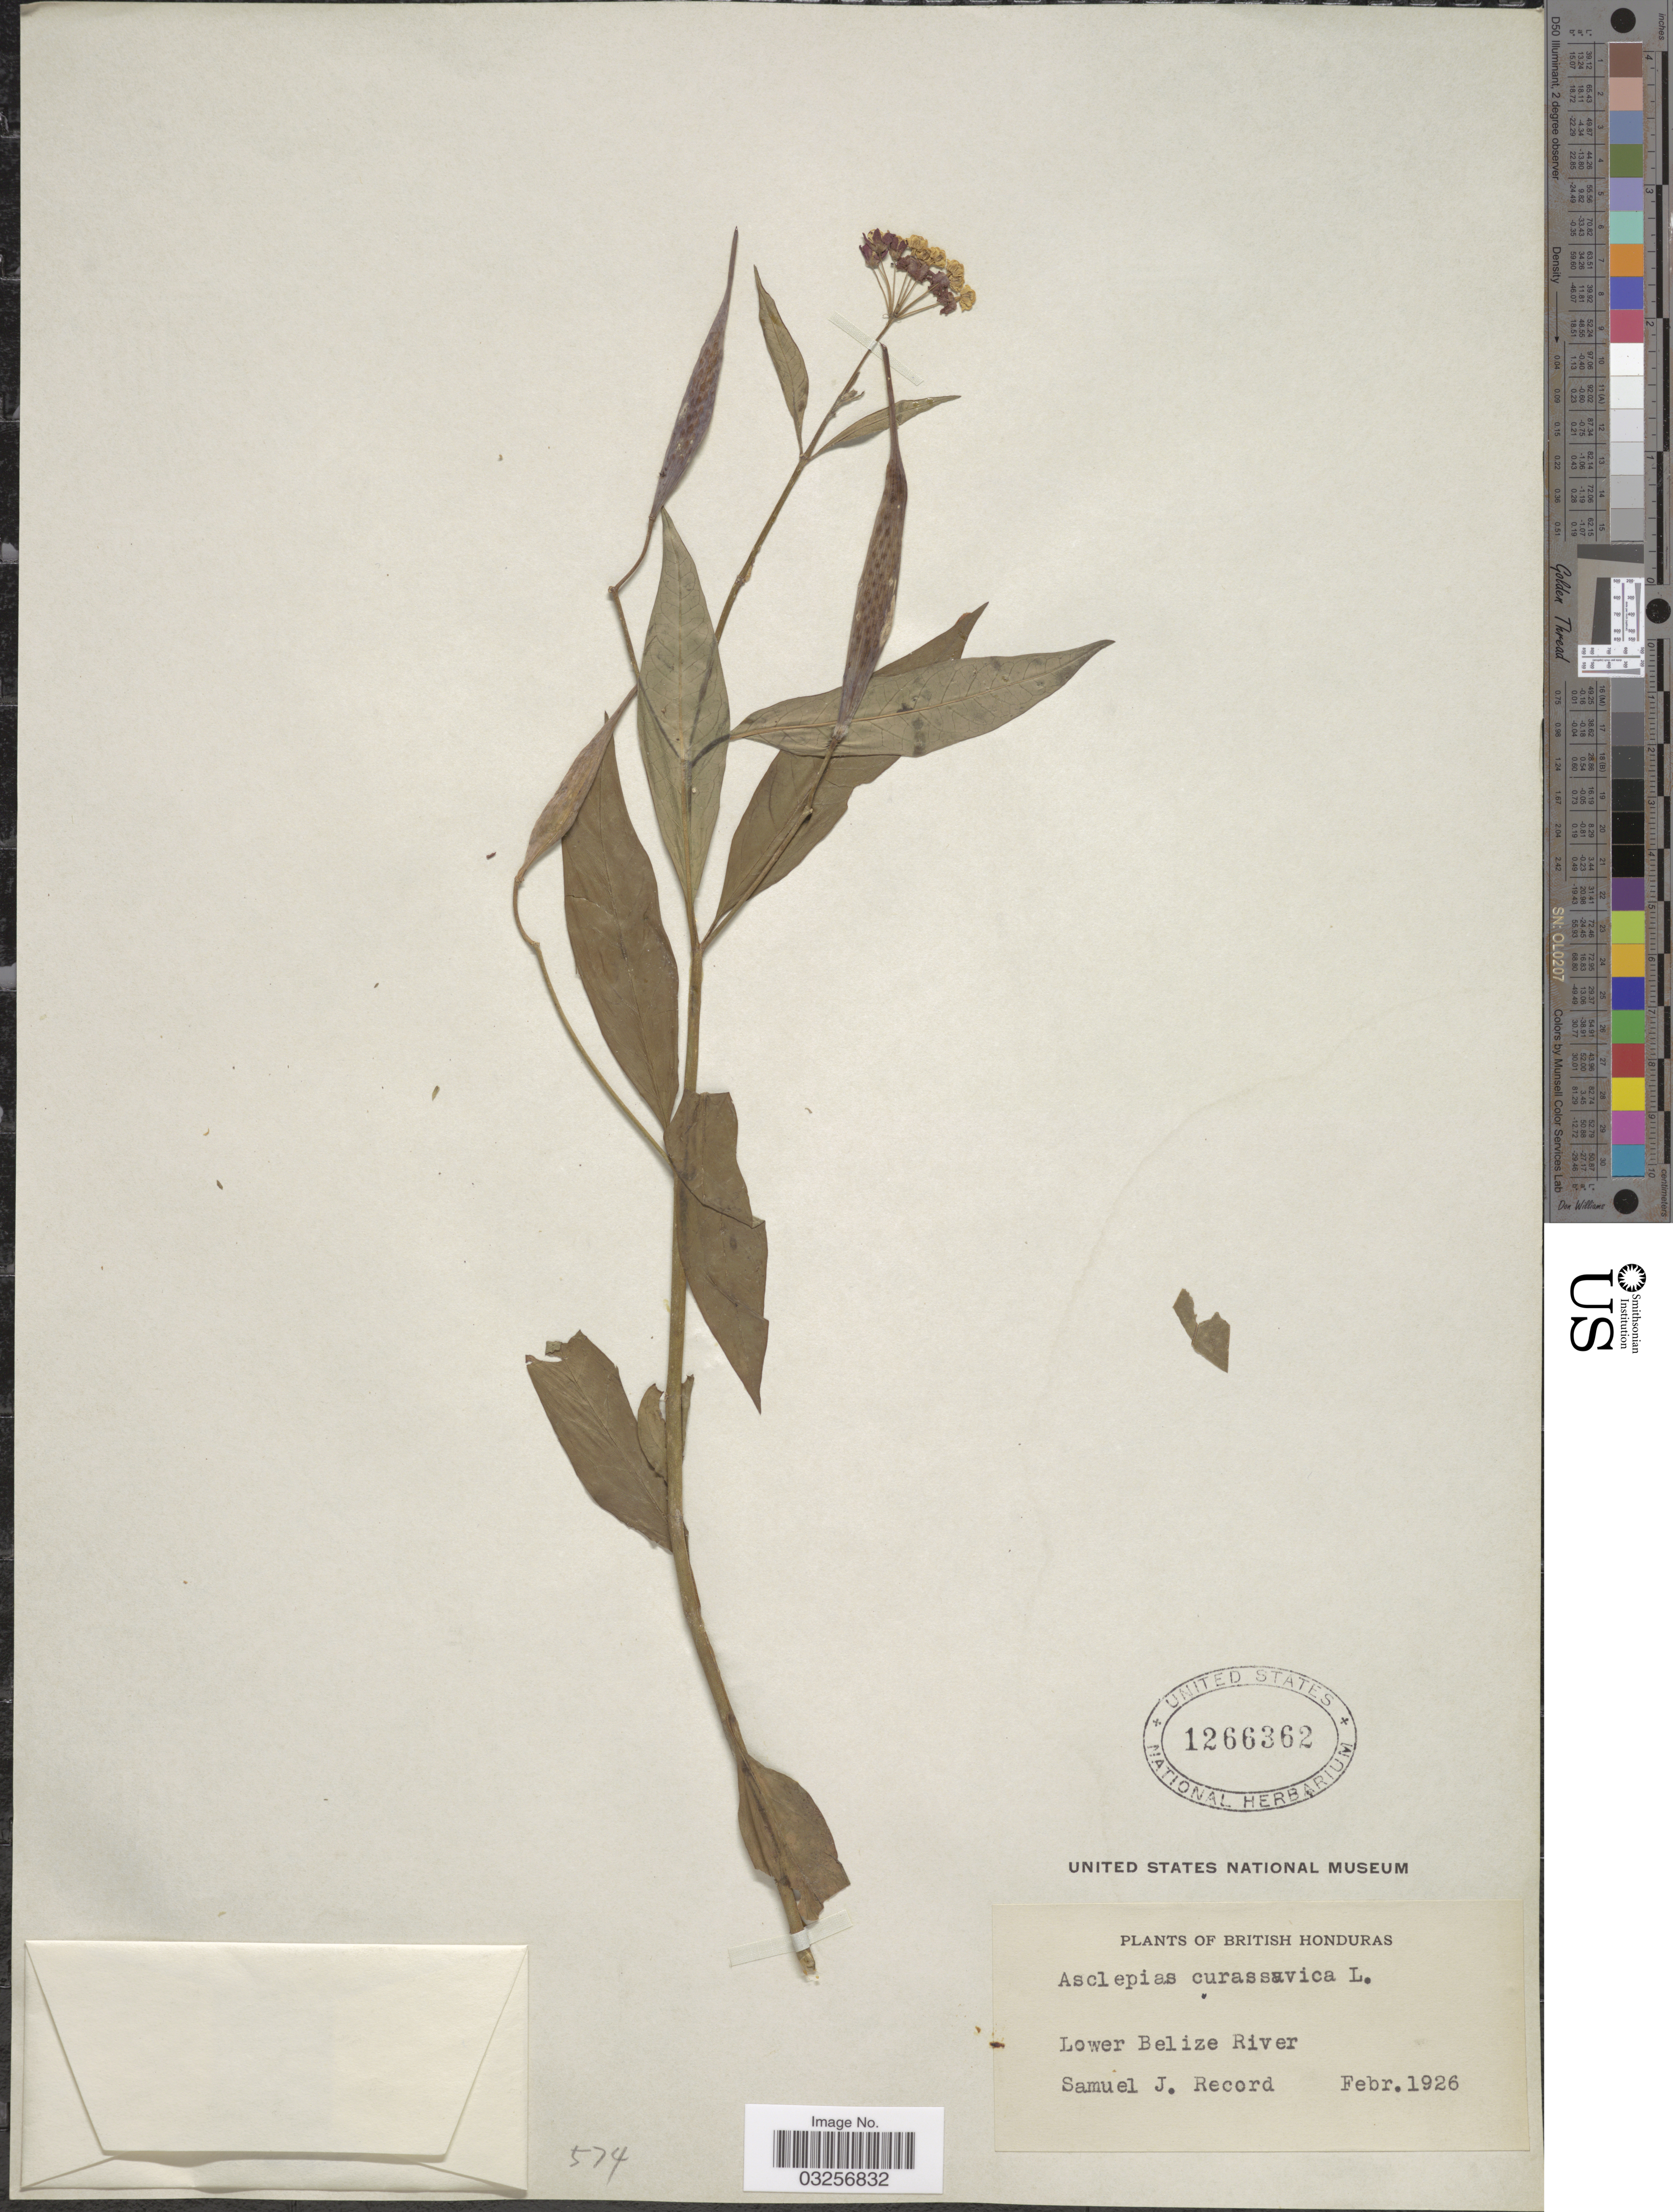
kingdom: Plantae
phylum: Tracheophyta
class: Magnoliopsida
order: Gentianales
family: Apocynaceae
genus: Asclepias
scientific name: Asclepias curassavica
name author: L.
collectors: S. J. Record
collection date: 1926-02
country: Belize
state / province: Belize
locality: British Honduras. Lower Belize River.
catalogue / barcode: US 1266362